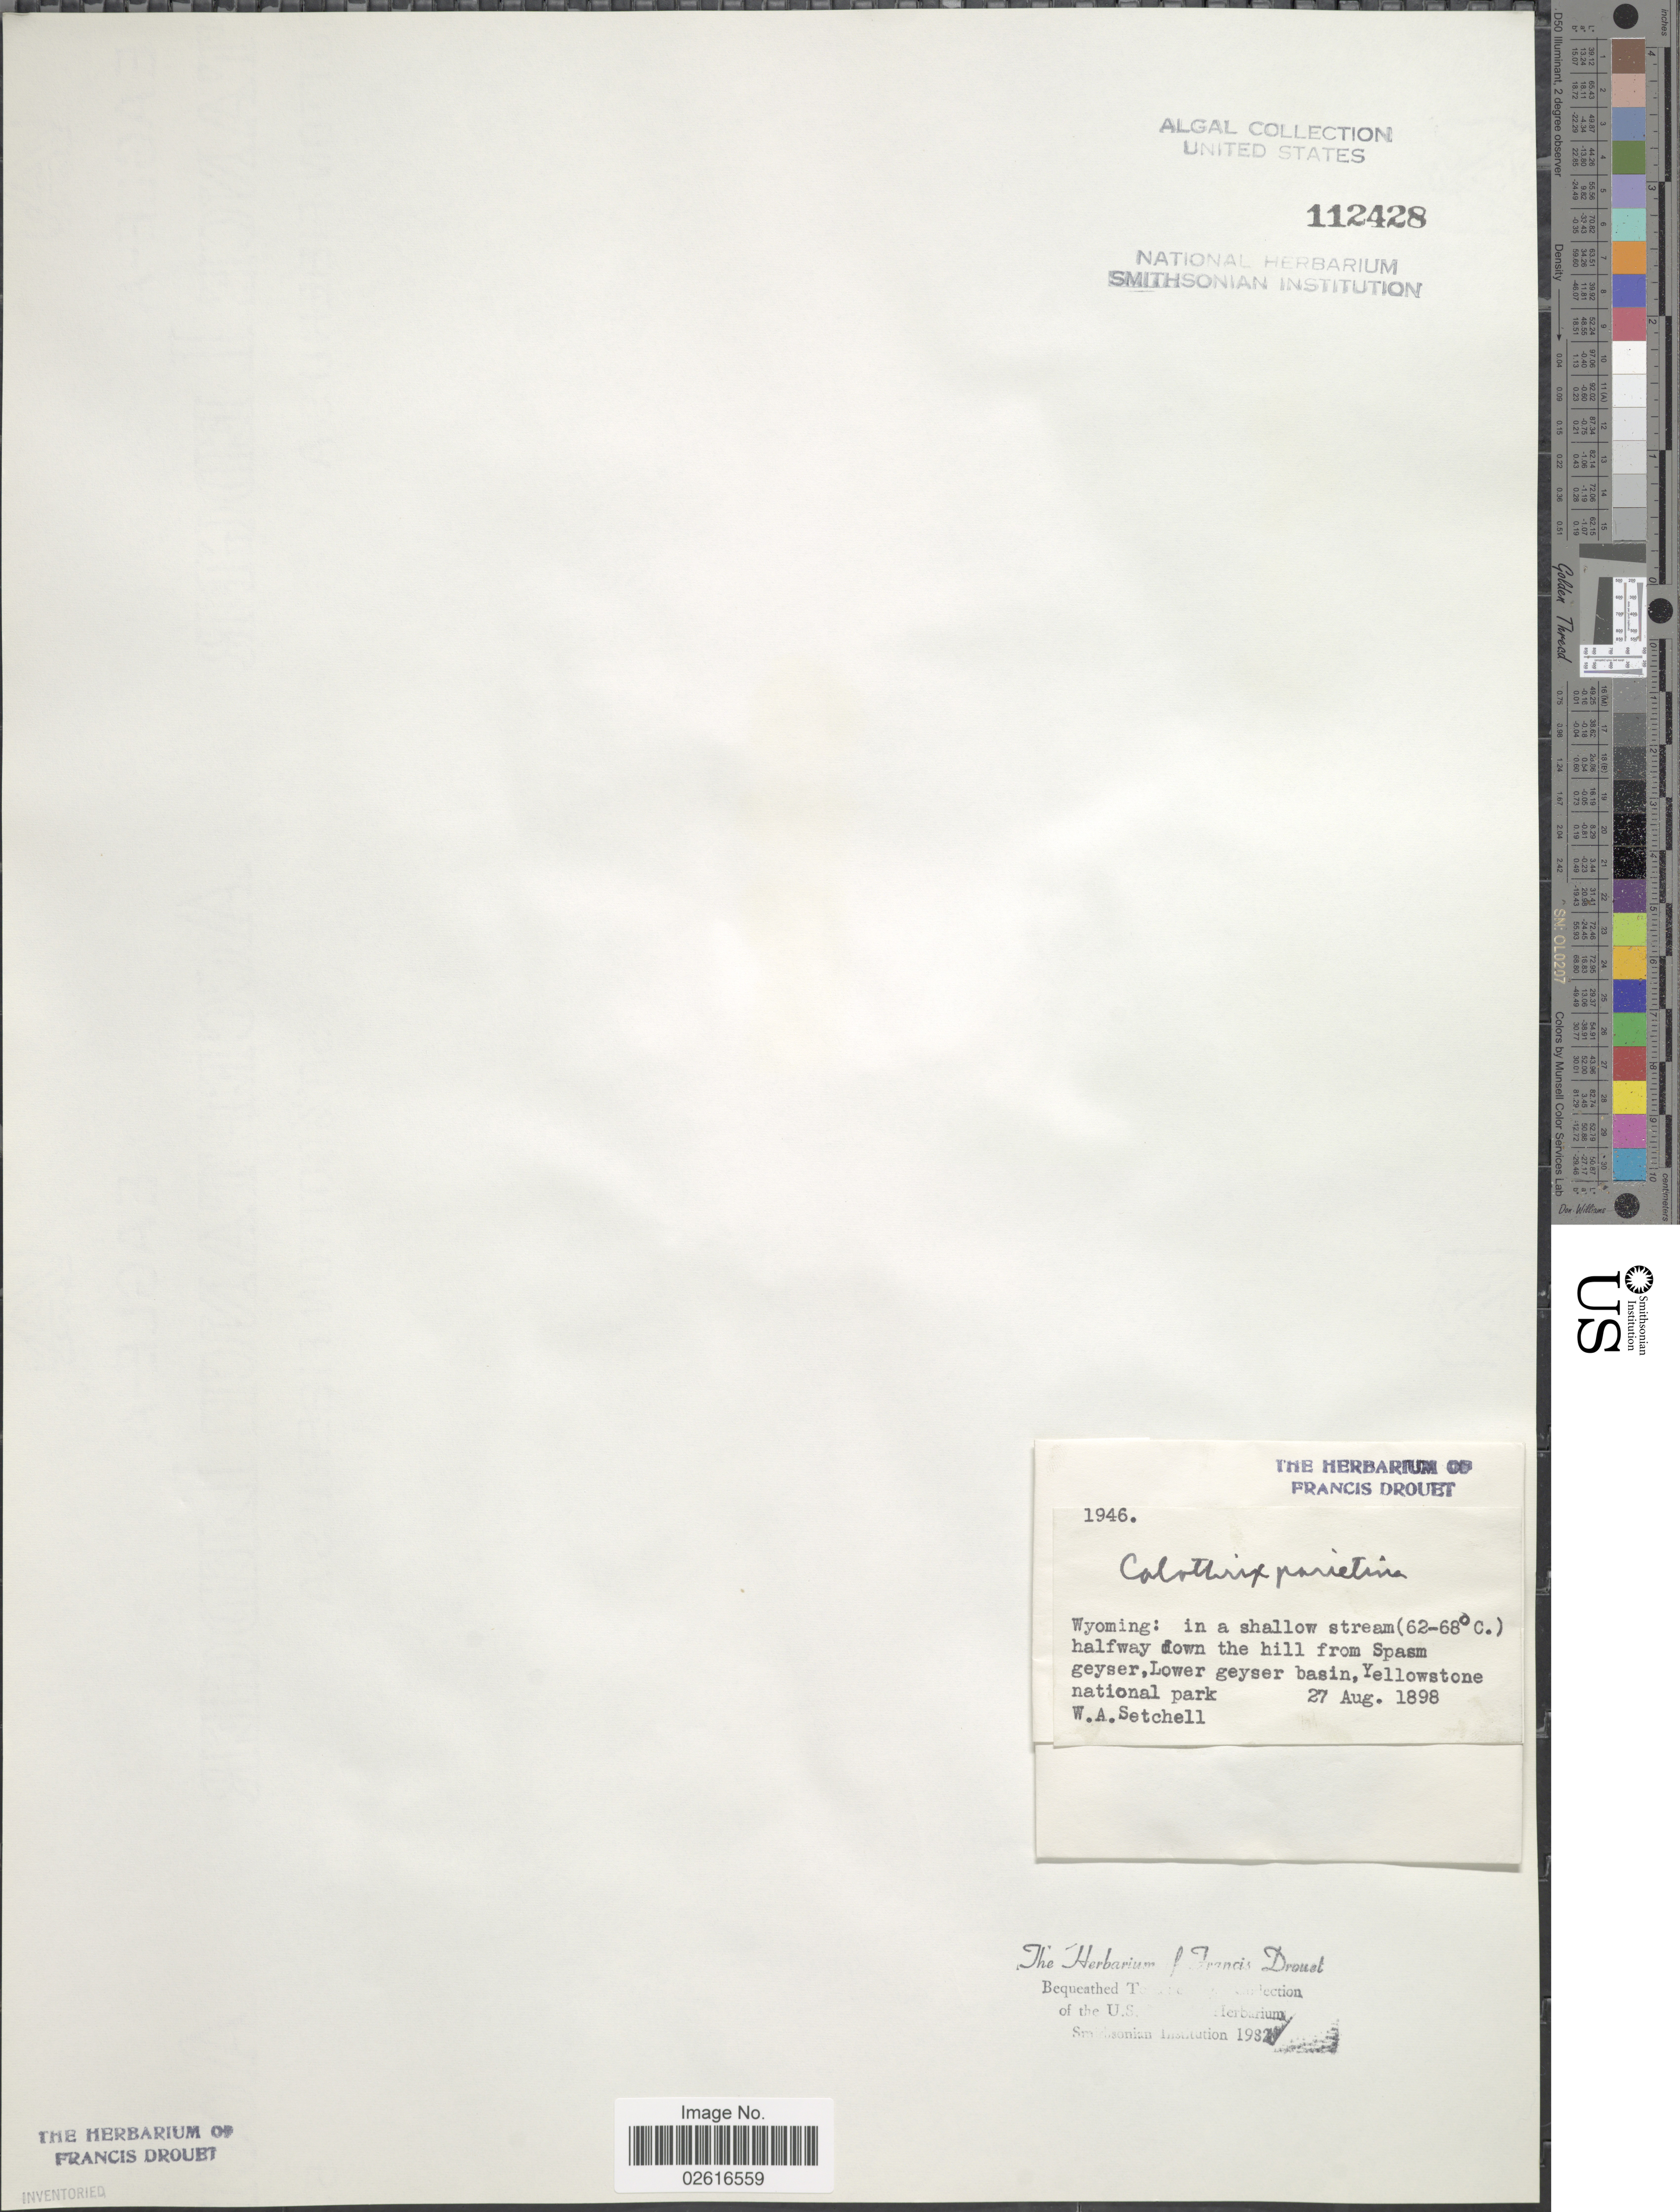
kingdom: Bacteria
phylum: Cyanobacteria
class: Cyanobacteriia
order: Cyanobacteriales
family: Rivulariaceae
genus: Calothrix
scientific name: Calothrix parietina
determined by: Drouet, F. E.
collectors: W. Setchell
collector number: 1946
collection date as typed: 27 Aug 1898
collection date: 1898-08-27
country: United States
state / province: Wyoming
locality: Yellowstone National Park, Spasm Geyser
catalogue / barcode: US 112428